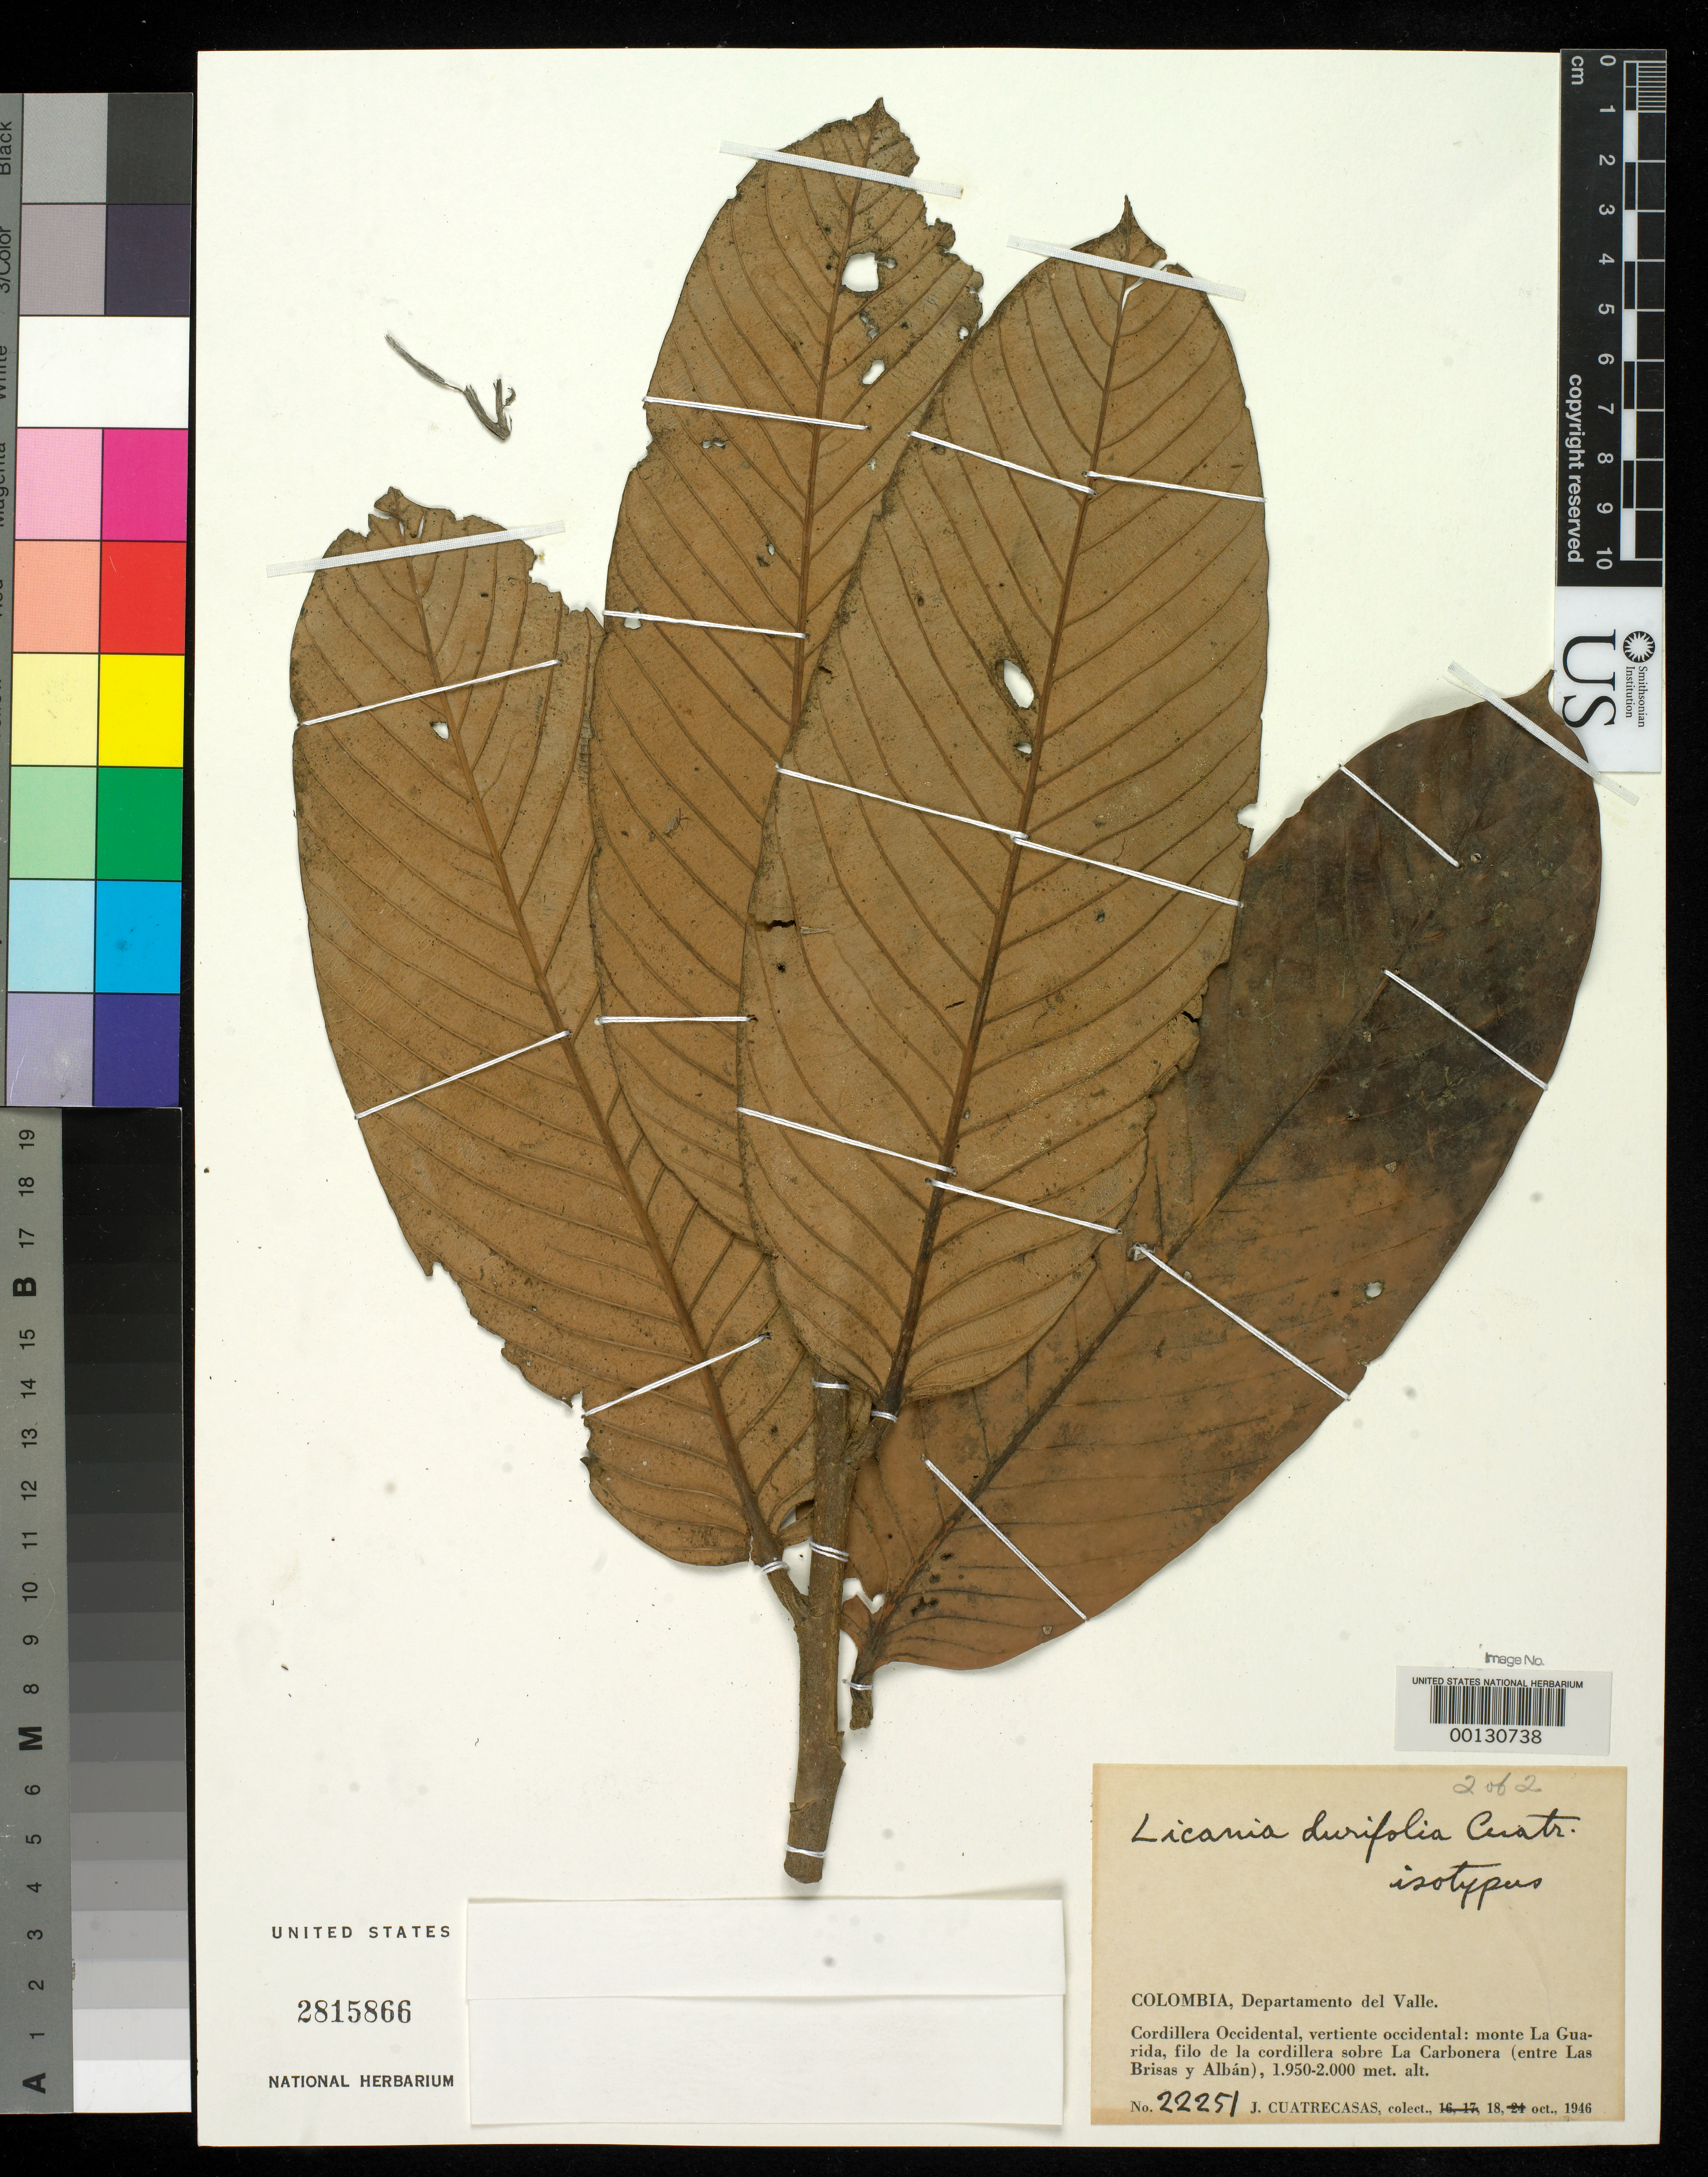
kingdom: Plantae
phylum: Tracheophyta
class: Magnoliopsida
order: Malpighiales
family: Chrysobalanaceae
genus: Licania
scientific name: Licania durifolia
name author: Cuatrec.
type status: Isotype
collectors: J. Cuatrecasas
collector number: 22251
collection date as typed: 18 Oct 1946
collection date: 1946-10-18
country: Colombia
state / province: Valle del Cauca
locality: La Guarida, Sobre La Carbonera.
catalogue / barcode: US 2815866